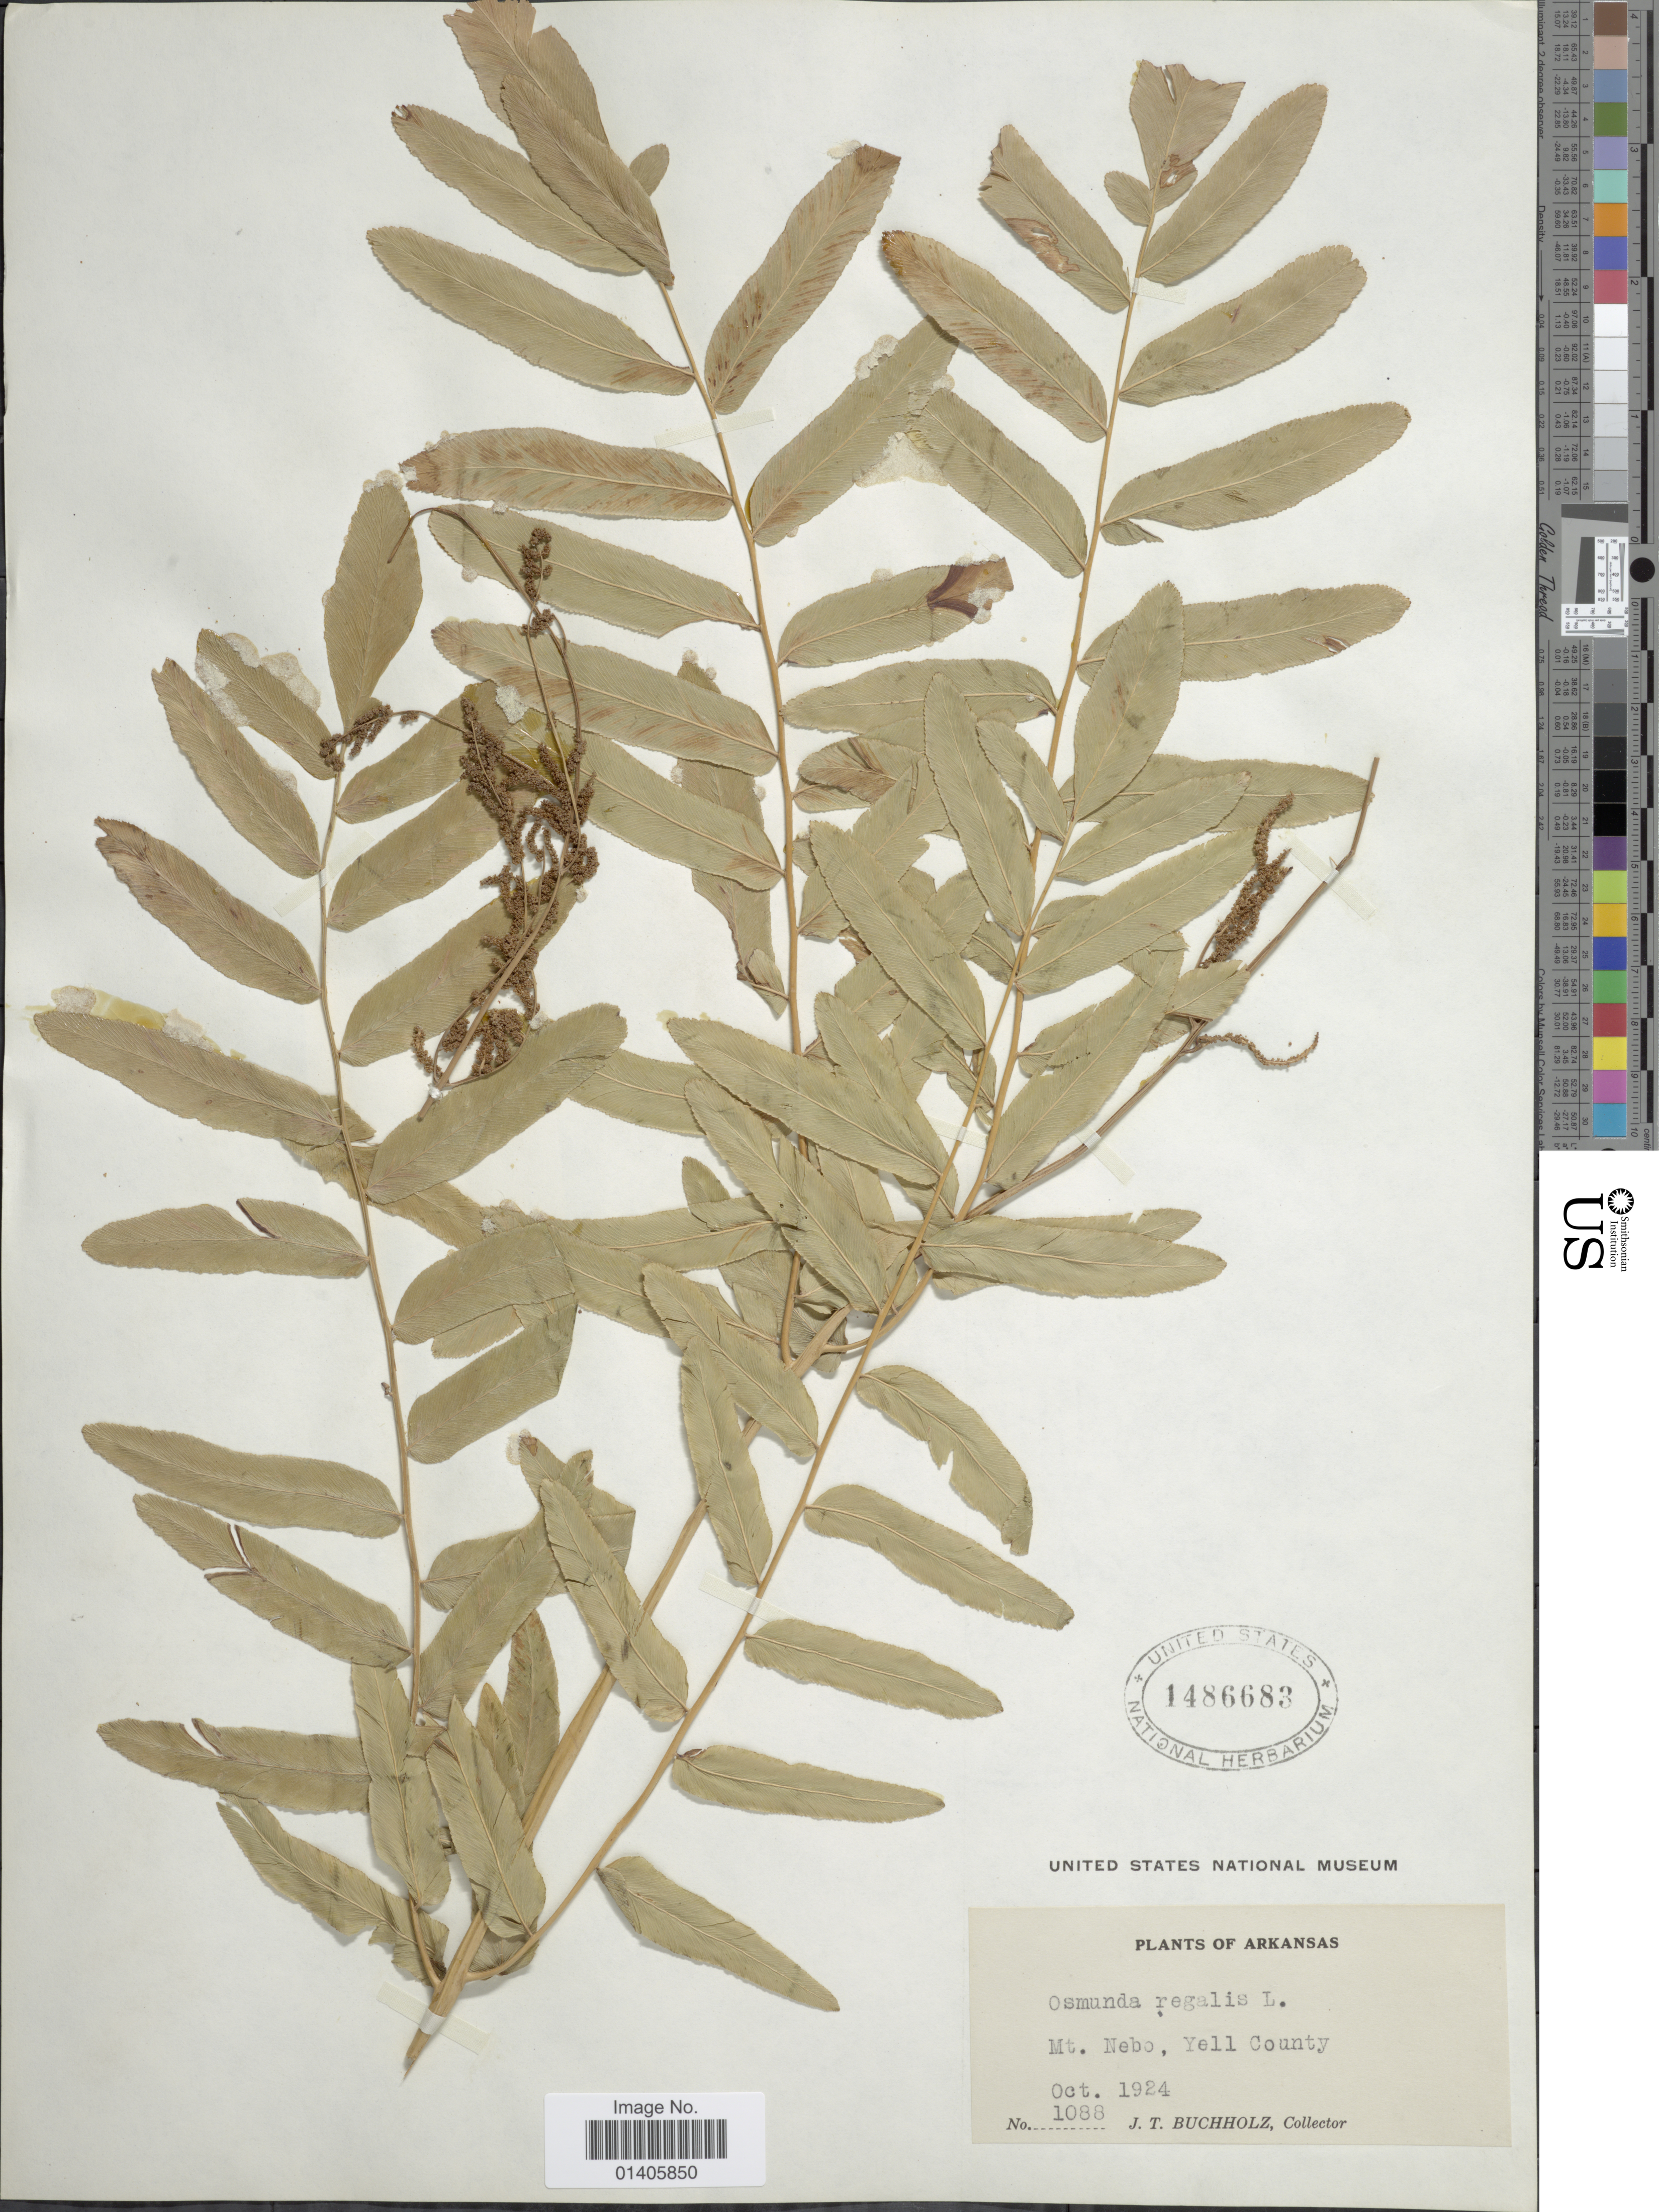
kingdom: Plantae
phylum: Tracheophyta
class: Polypodiopsida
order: Osmundales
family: Osmundaceae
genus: Osmunda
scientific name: Osmunda regalis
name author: L.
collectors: J. T. Buchholz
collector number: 1088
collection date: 1924-10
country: United States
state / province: Arkansas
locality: Mt Nebo, Yell County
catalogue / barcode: US 1486683